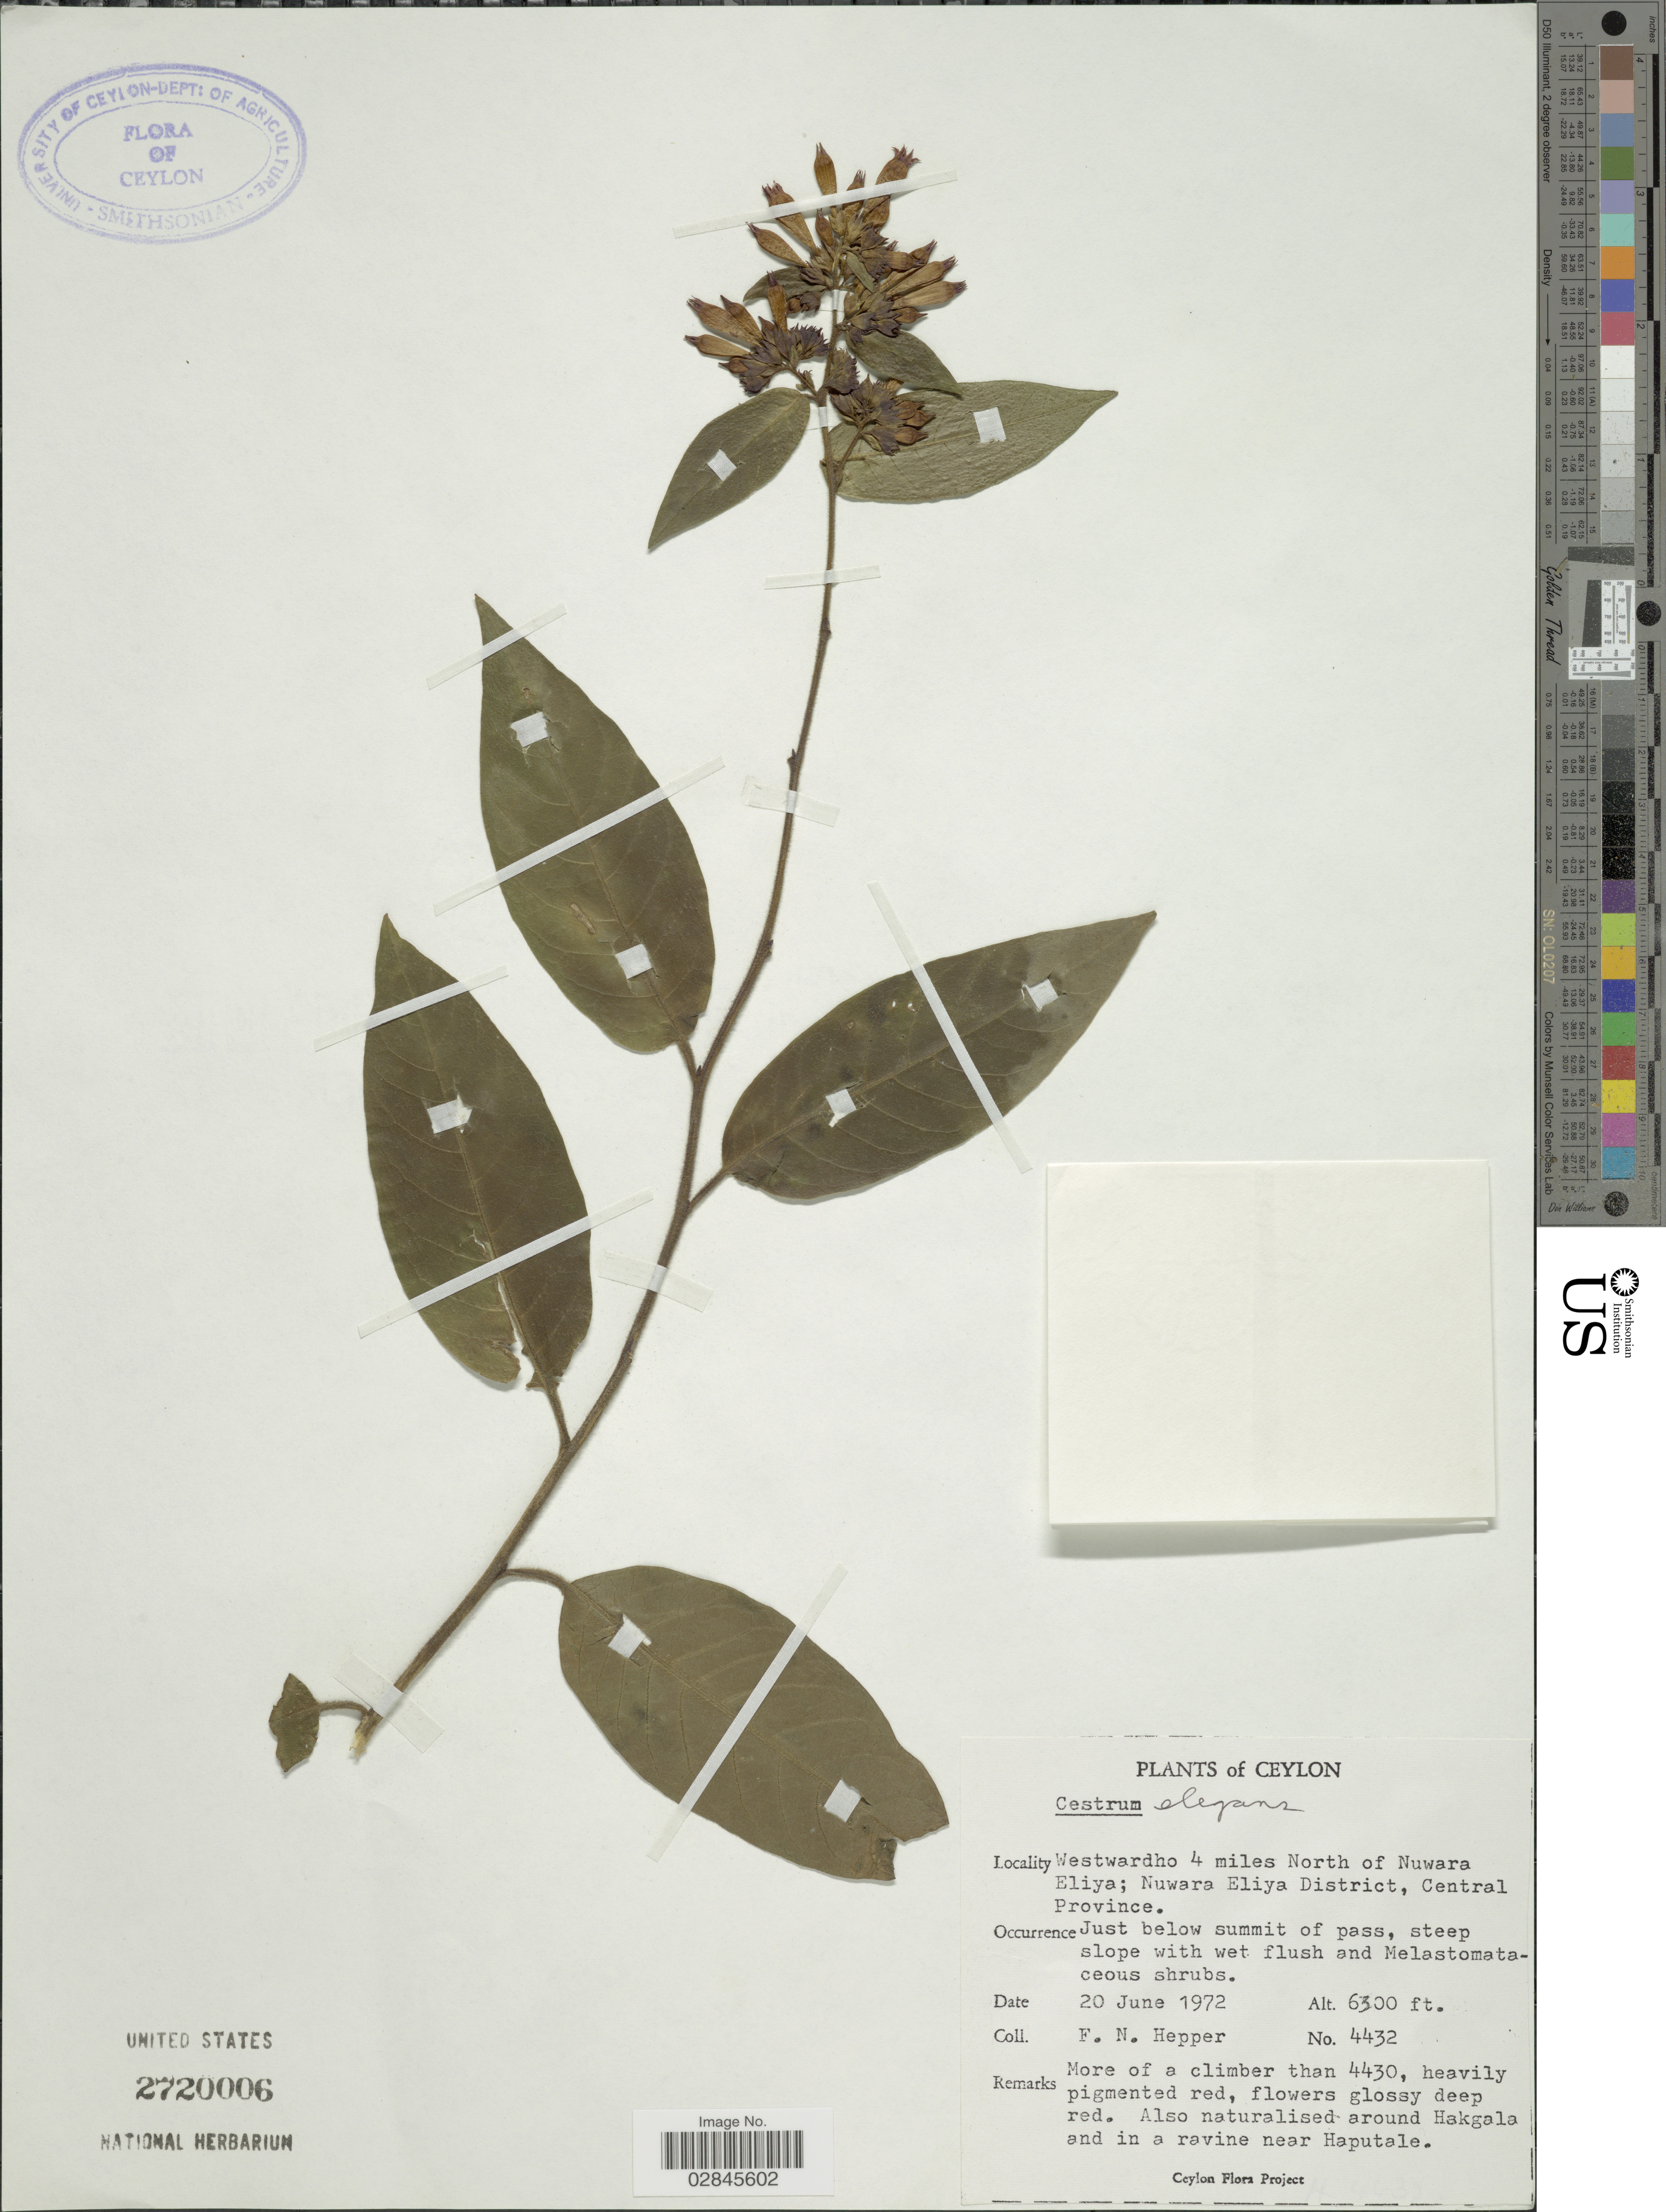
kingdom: Plantae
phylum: Tracheophyta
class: Magnoliopsida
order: Solanales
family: Solanaceae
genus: Cestrum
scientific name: Cestrum elegans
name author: (Brongn.) Schltdl.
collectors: F. Hepper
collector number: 4432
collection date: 1972-06-20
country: Sri Lanka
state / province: Central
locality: Ceylon. Westwardho 4 miles North of Nuwara Eliya; Nuwara Eliya District.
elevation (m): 1920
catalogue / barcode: US 2720006